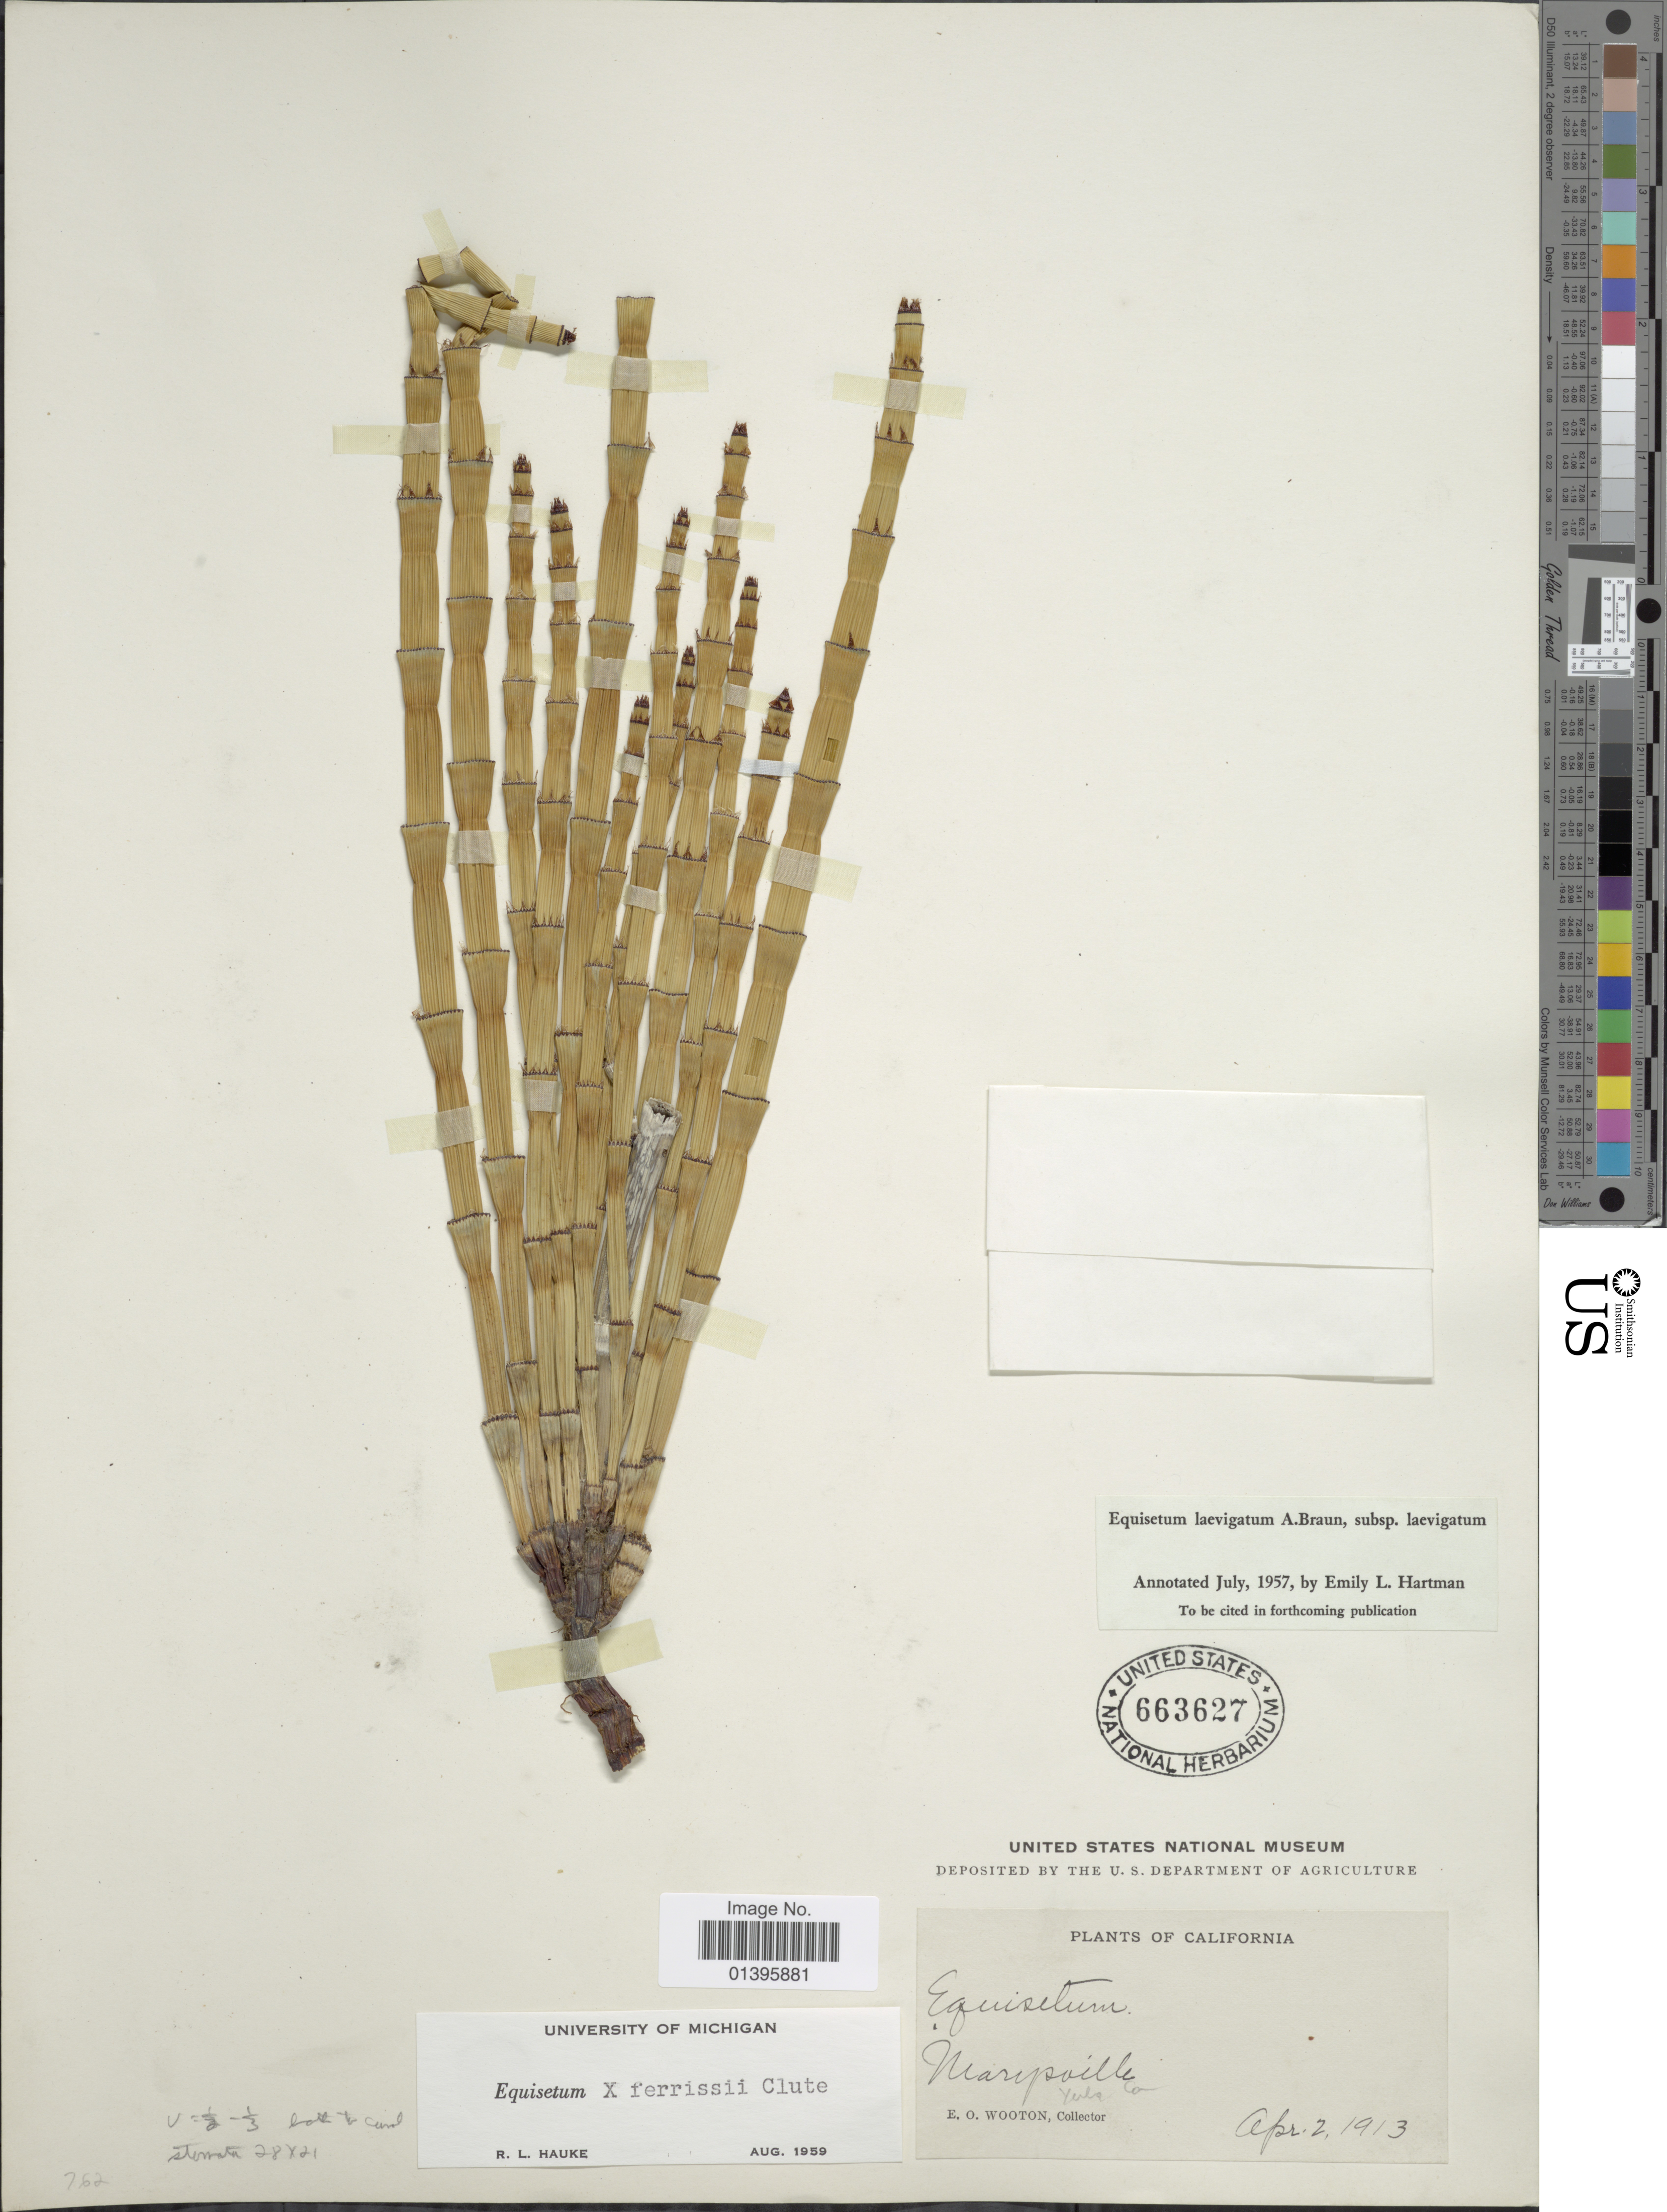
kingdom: Plantae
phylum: Tracheophyta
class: Polypodiopsida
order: Equisetales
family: Equisetaceae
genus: Equisetum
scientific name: Equisetum x ferrissii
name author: Clute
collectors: E. O. Wooton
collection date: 1913-04-02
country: United States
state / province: California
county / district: Yuba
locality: Marysville Yurba Co.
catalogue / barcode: US 663627